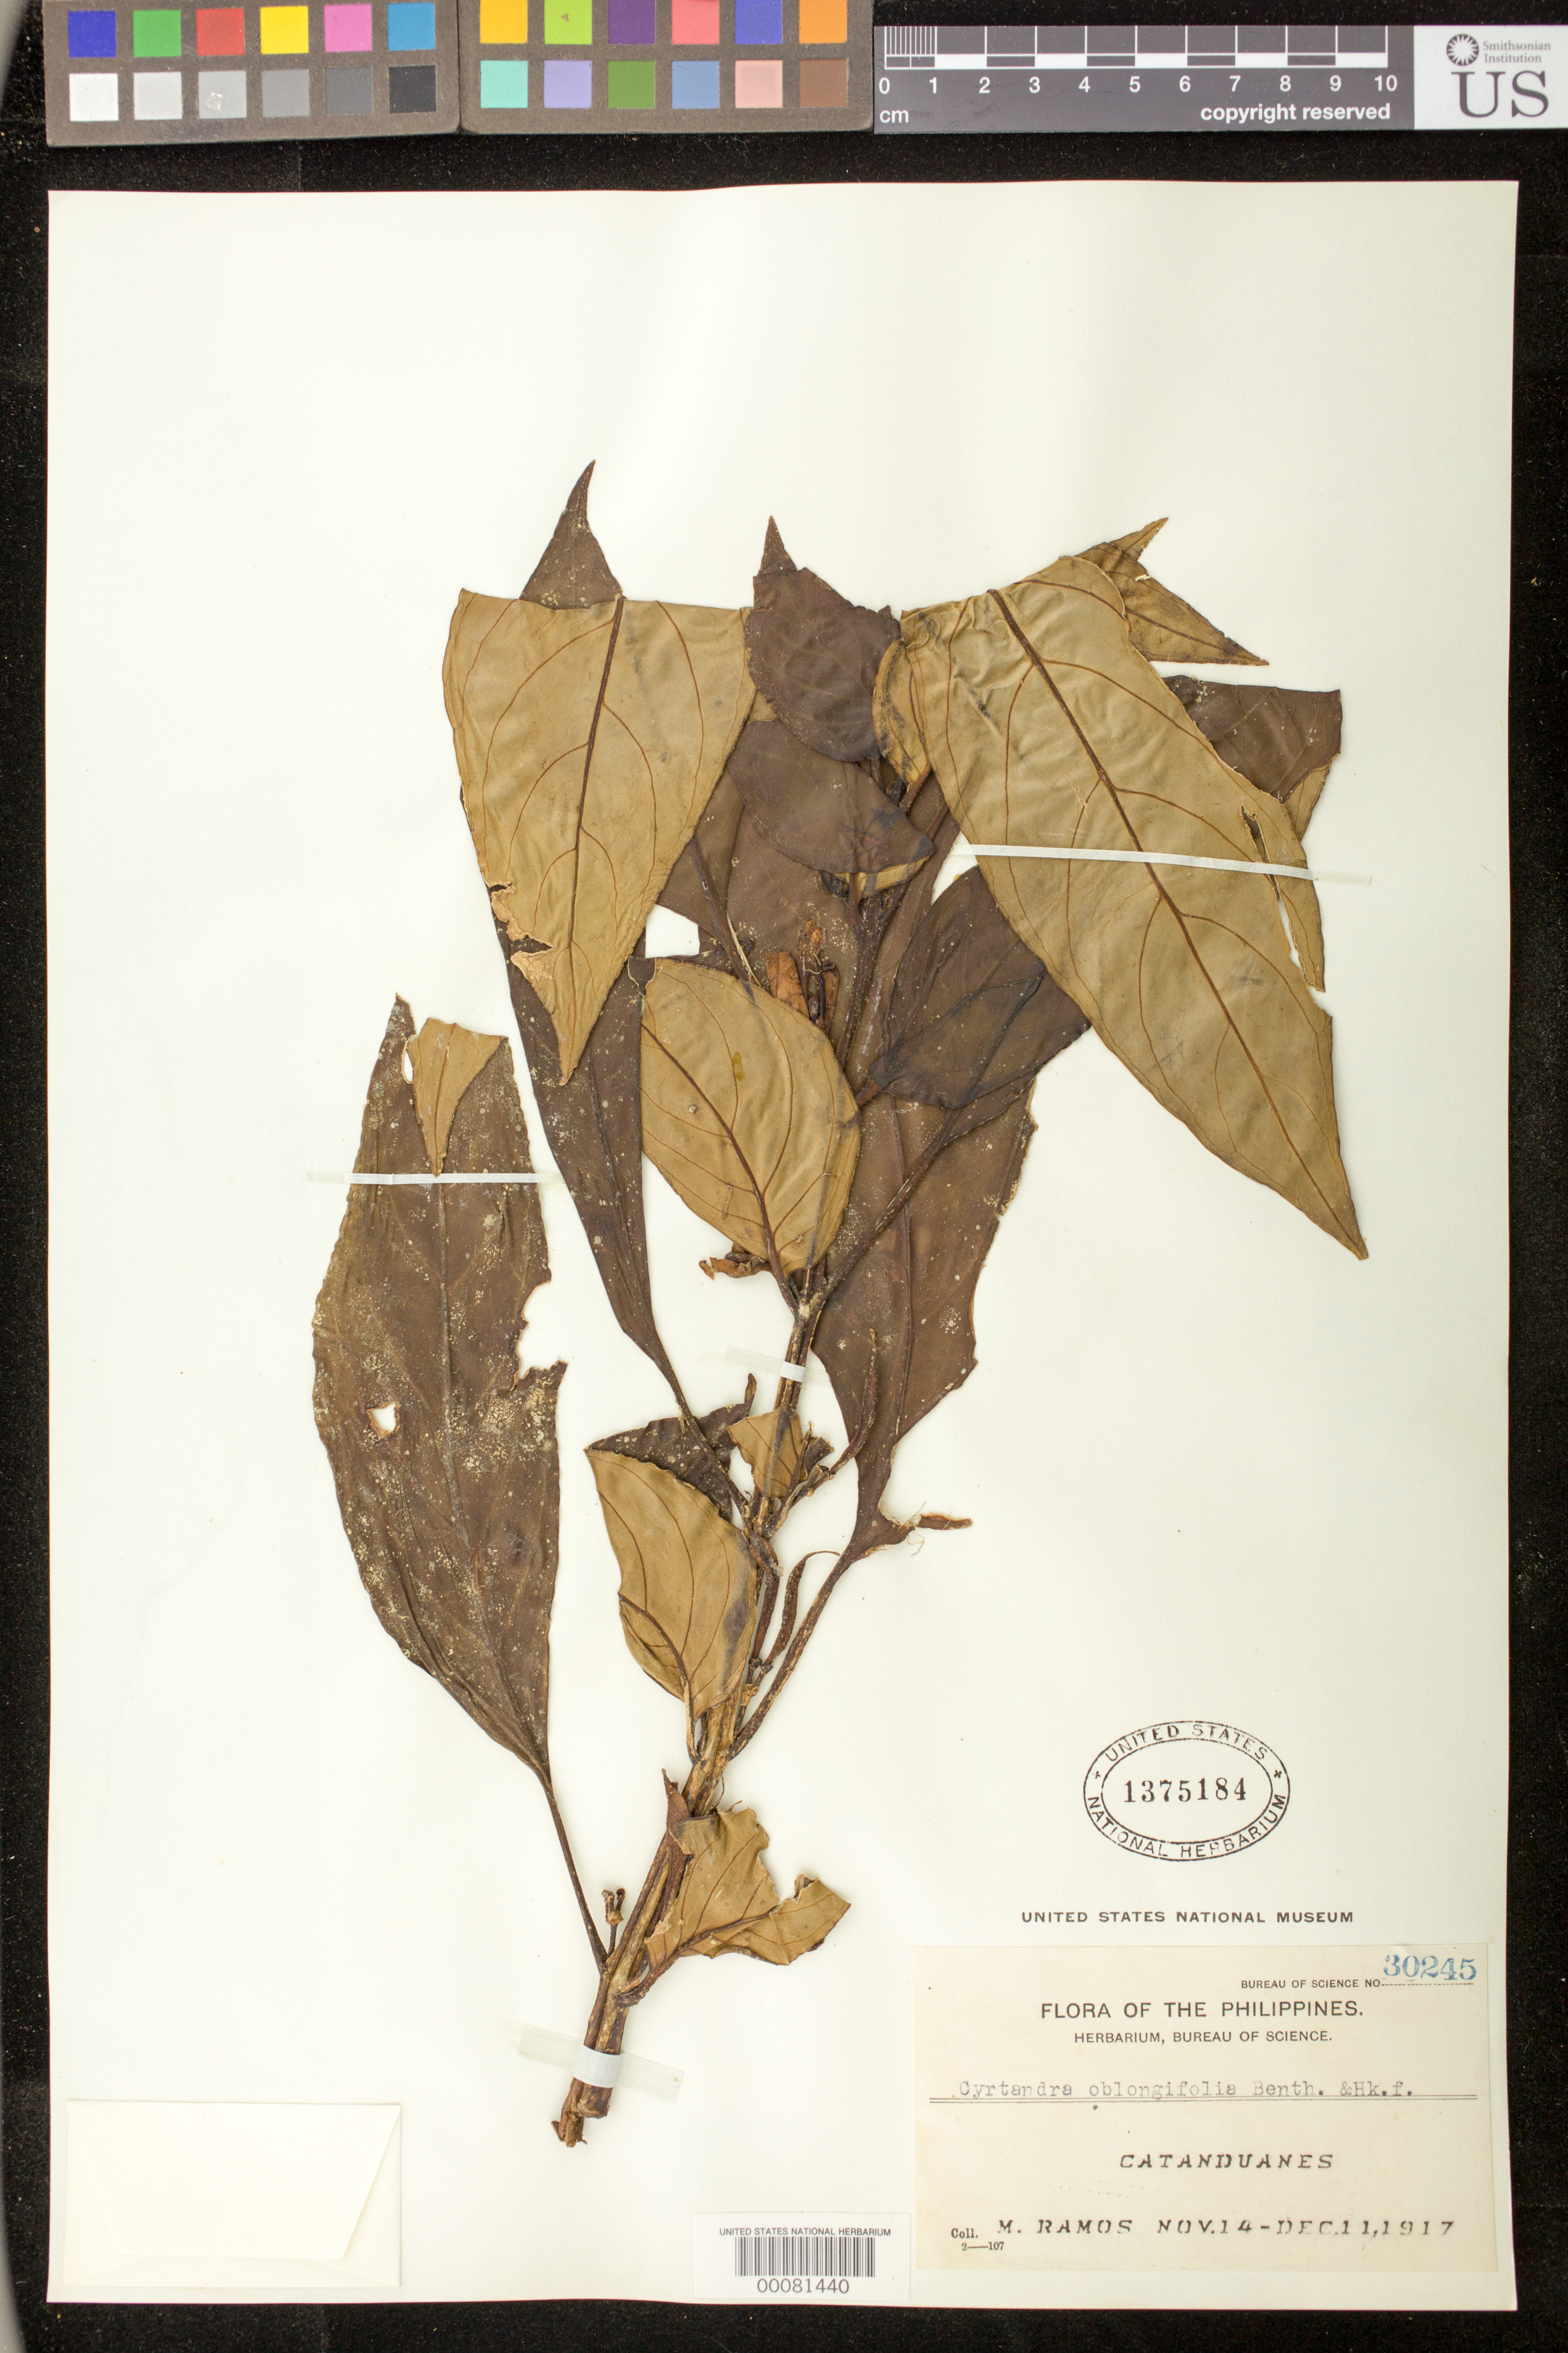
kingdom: Plantae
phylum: Tracheophyta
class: Magnoliopsida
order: Lamiales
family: Gesneriaceae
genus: Cyrtandra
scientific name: Cyrtandra oblongifolia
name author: (Blume) Benth. & Hook. ex C.B. Clarke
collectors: M. Ramos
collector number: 30245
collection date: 1917-11-14/1917-12-11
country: Philippines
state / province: Bicol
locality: Catanduanes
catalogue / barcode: US 1375184